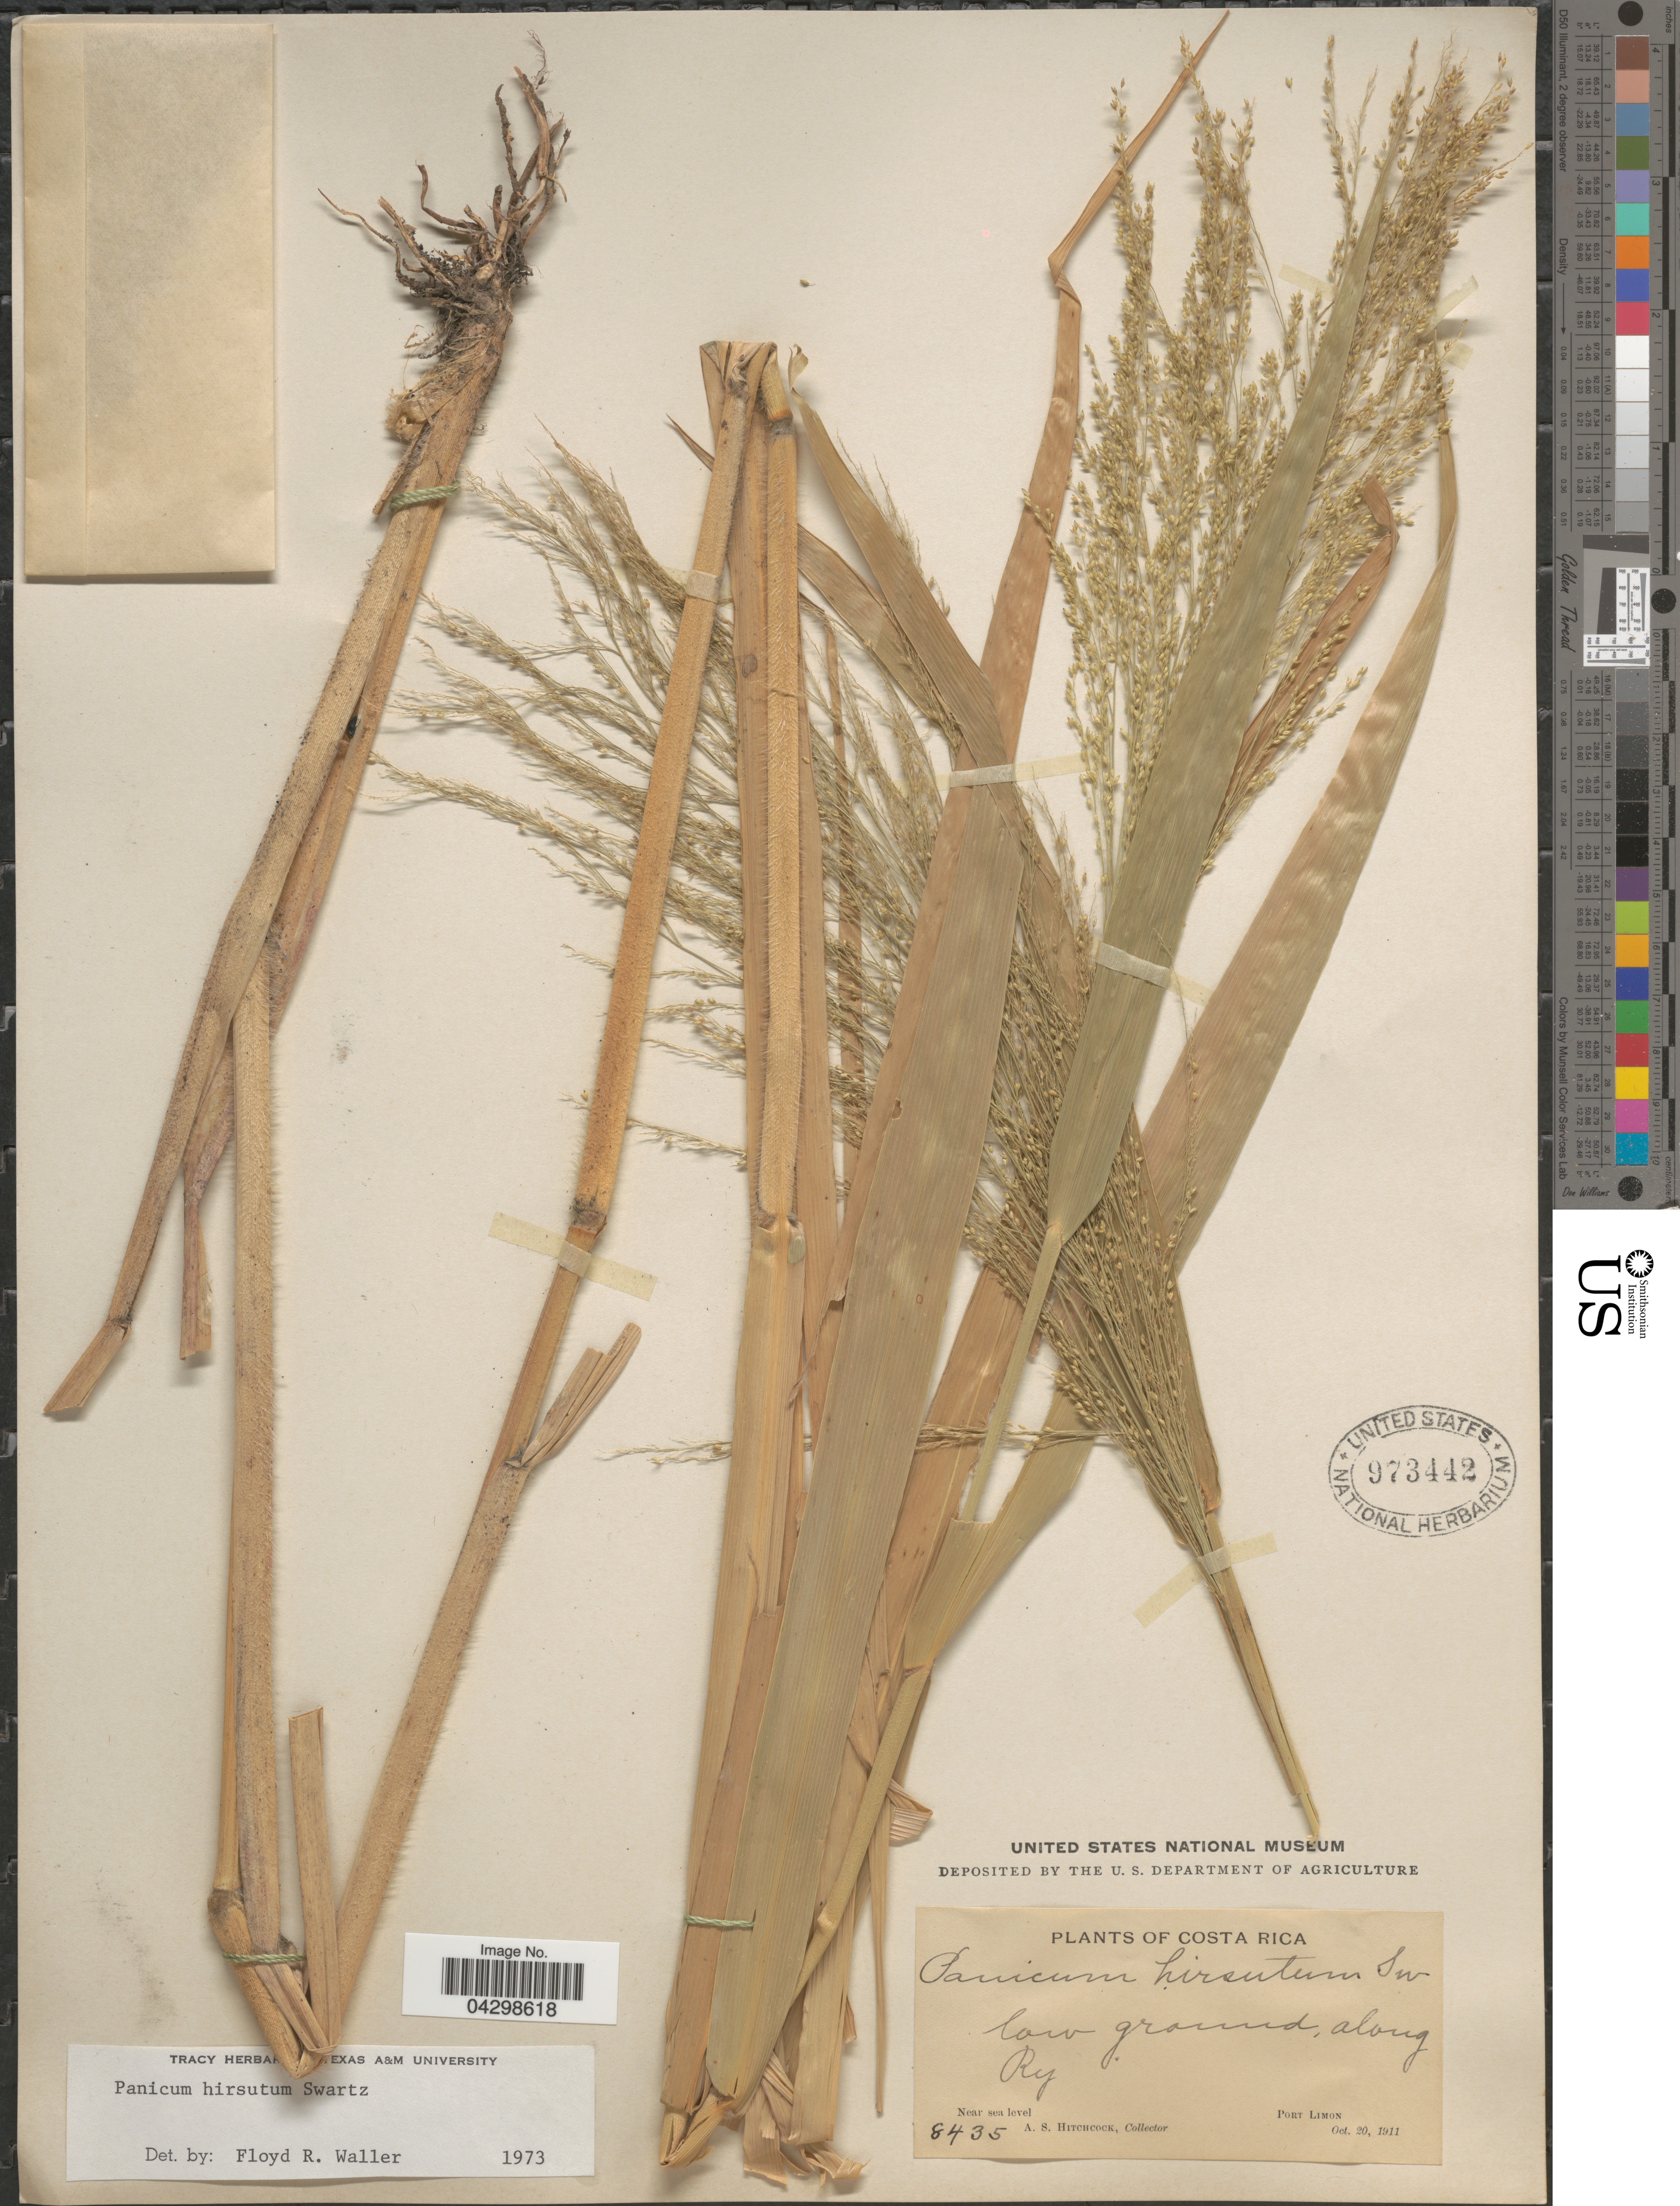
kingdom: Plantae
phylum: Tracheophyta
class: Liliopsida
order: Poales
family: Poaceae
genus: Panicum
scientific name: Panicum hirsutum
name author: Sw.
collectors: A. S. Hitchcock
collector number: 8435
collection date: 1911-10-20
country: Costa Rica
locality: Low ground, along Ry. Port Limon.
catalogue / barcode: US 973442